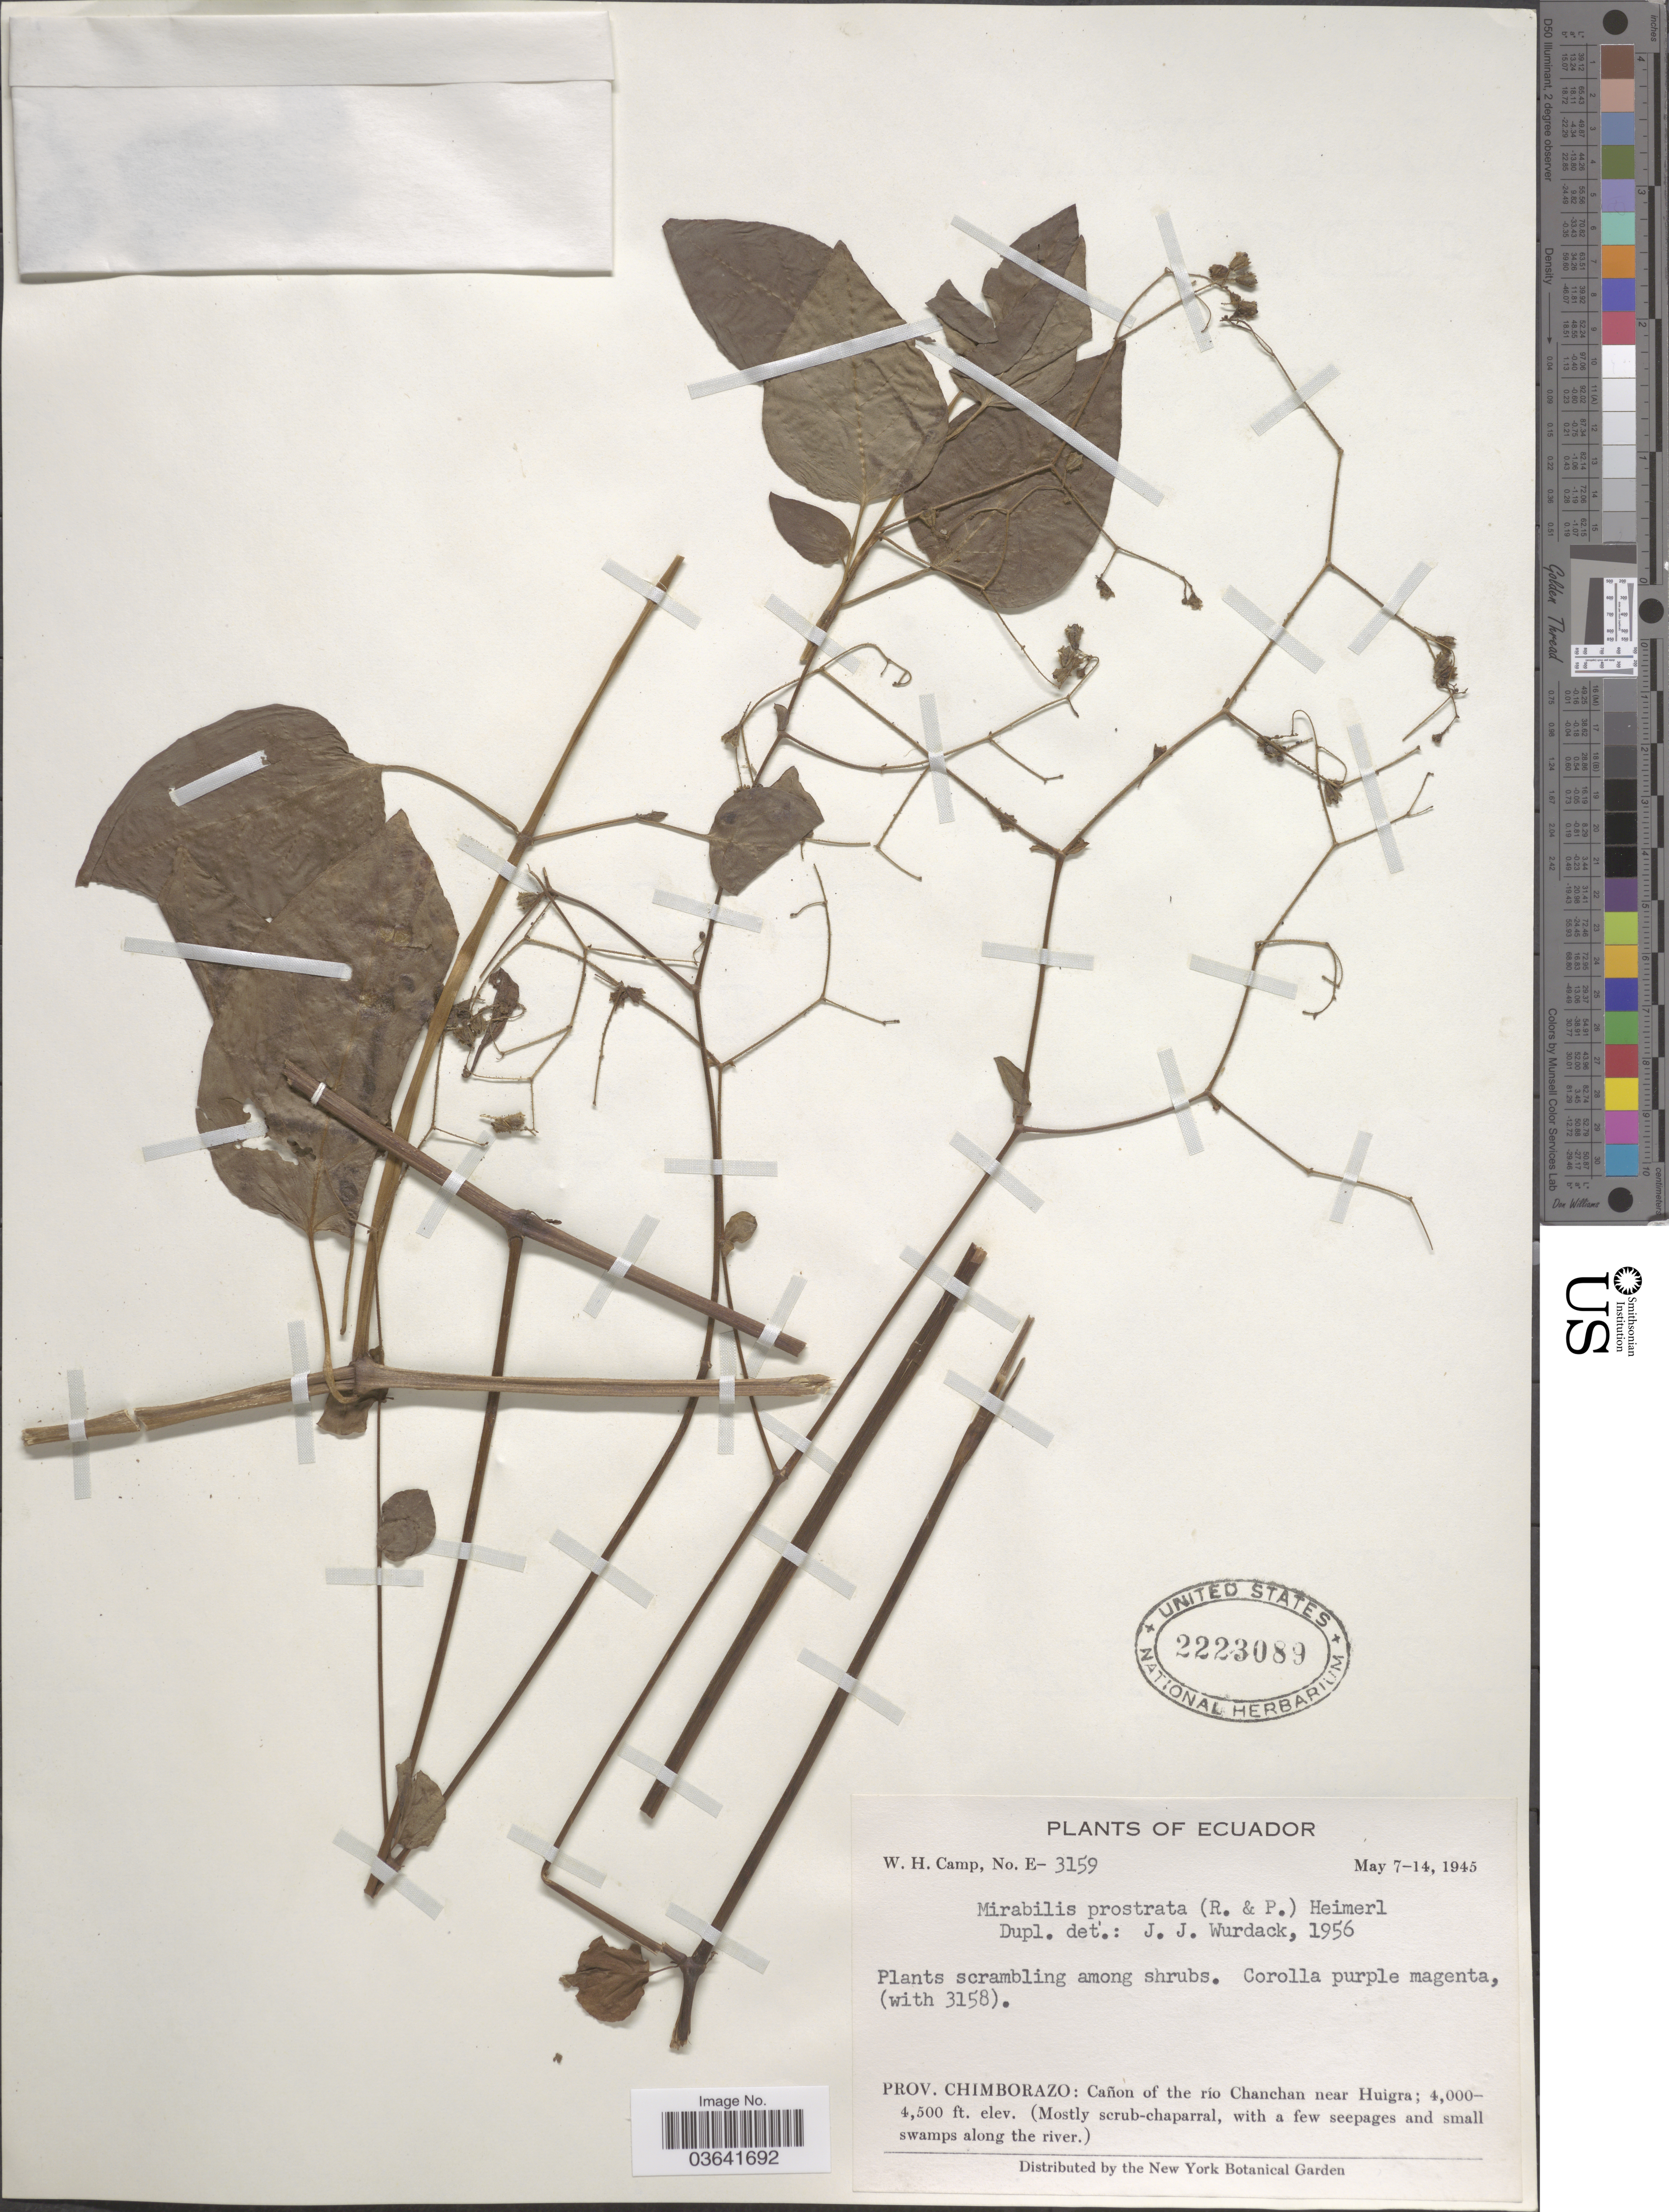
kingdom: Plantae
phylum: Tracheophyta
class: Magnoliopsida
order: Caryophyllales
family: Nyctaginaceae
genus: Mirabilis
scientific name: Mirabilis prostrata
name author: (Ruiz & Pav.) Heimerl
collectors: W. H. Camp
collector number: E-3159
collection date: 1945-05-07/1945-05-14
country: Ecuador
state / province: Chimborazo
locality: Cañon of the río Chanchan near Huigra.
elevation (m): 1219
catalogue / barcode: US 2223089